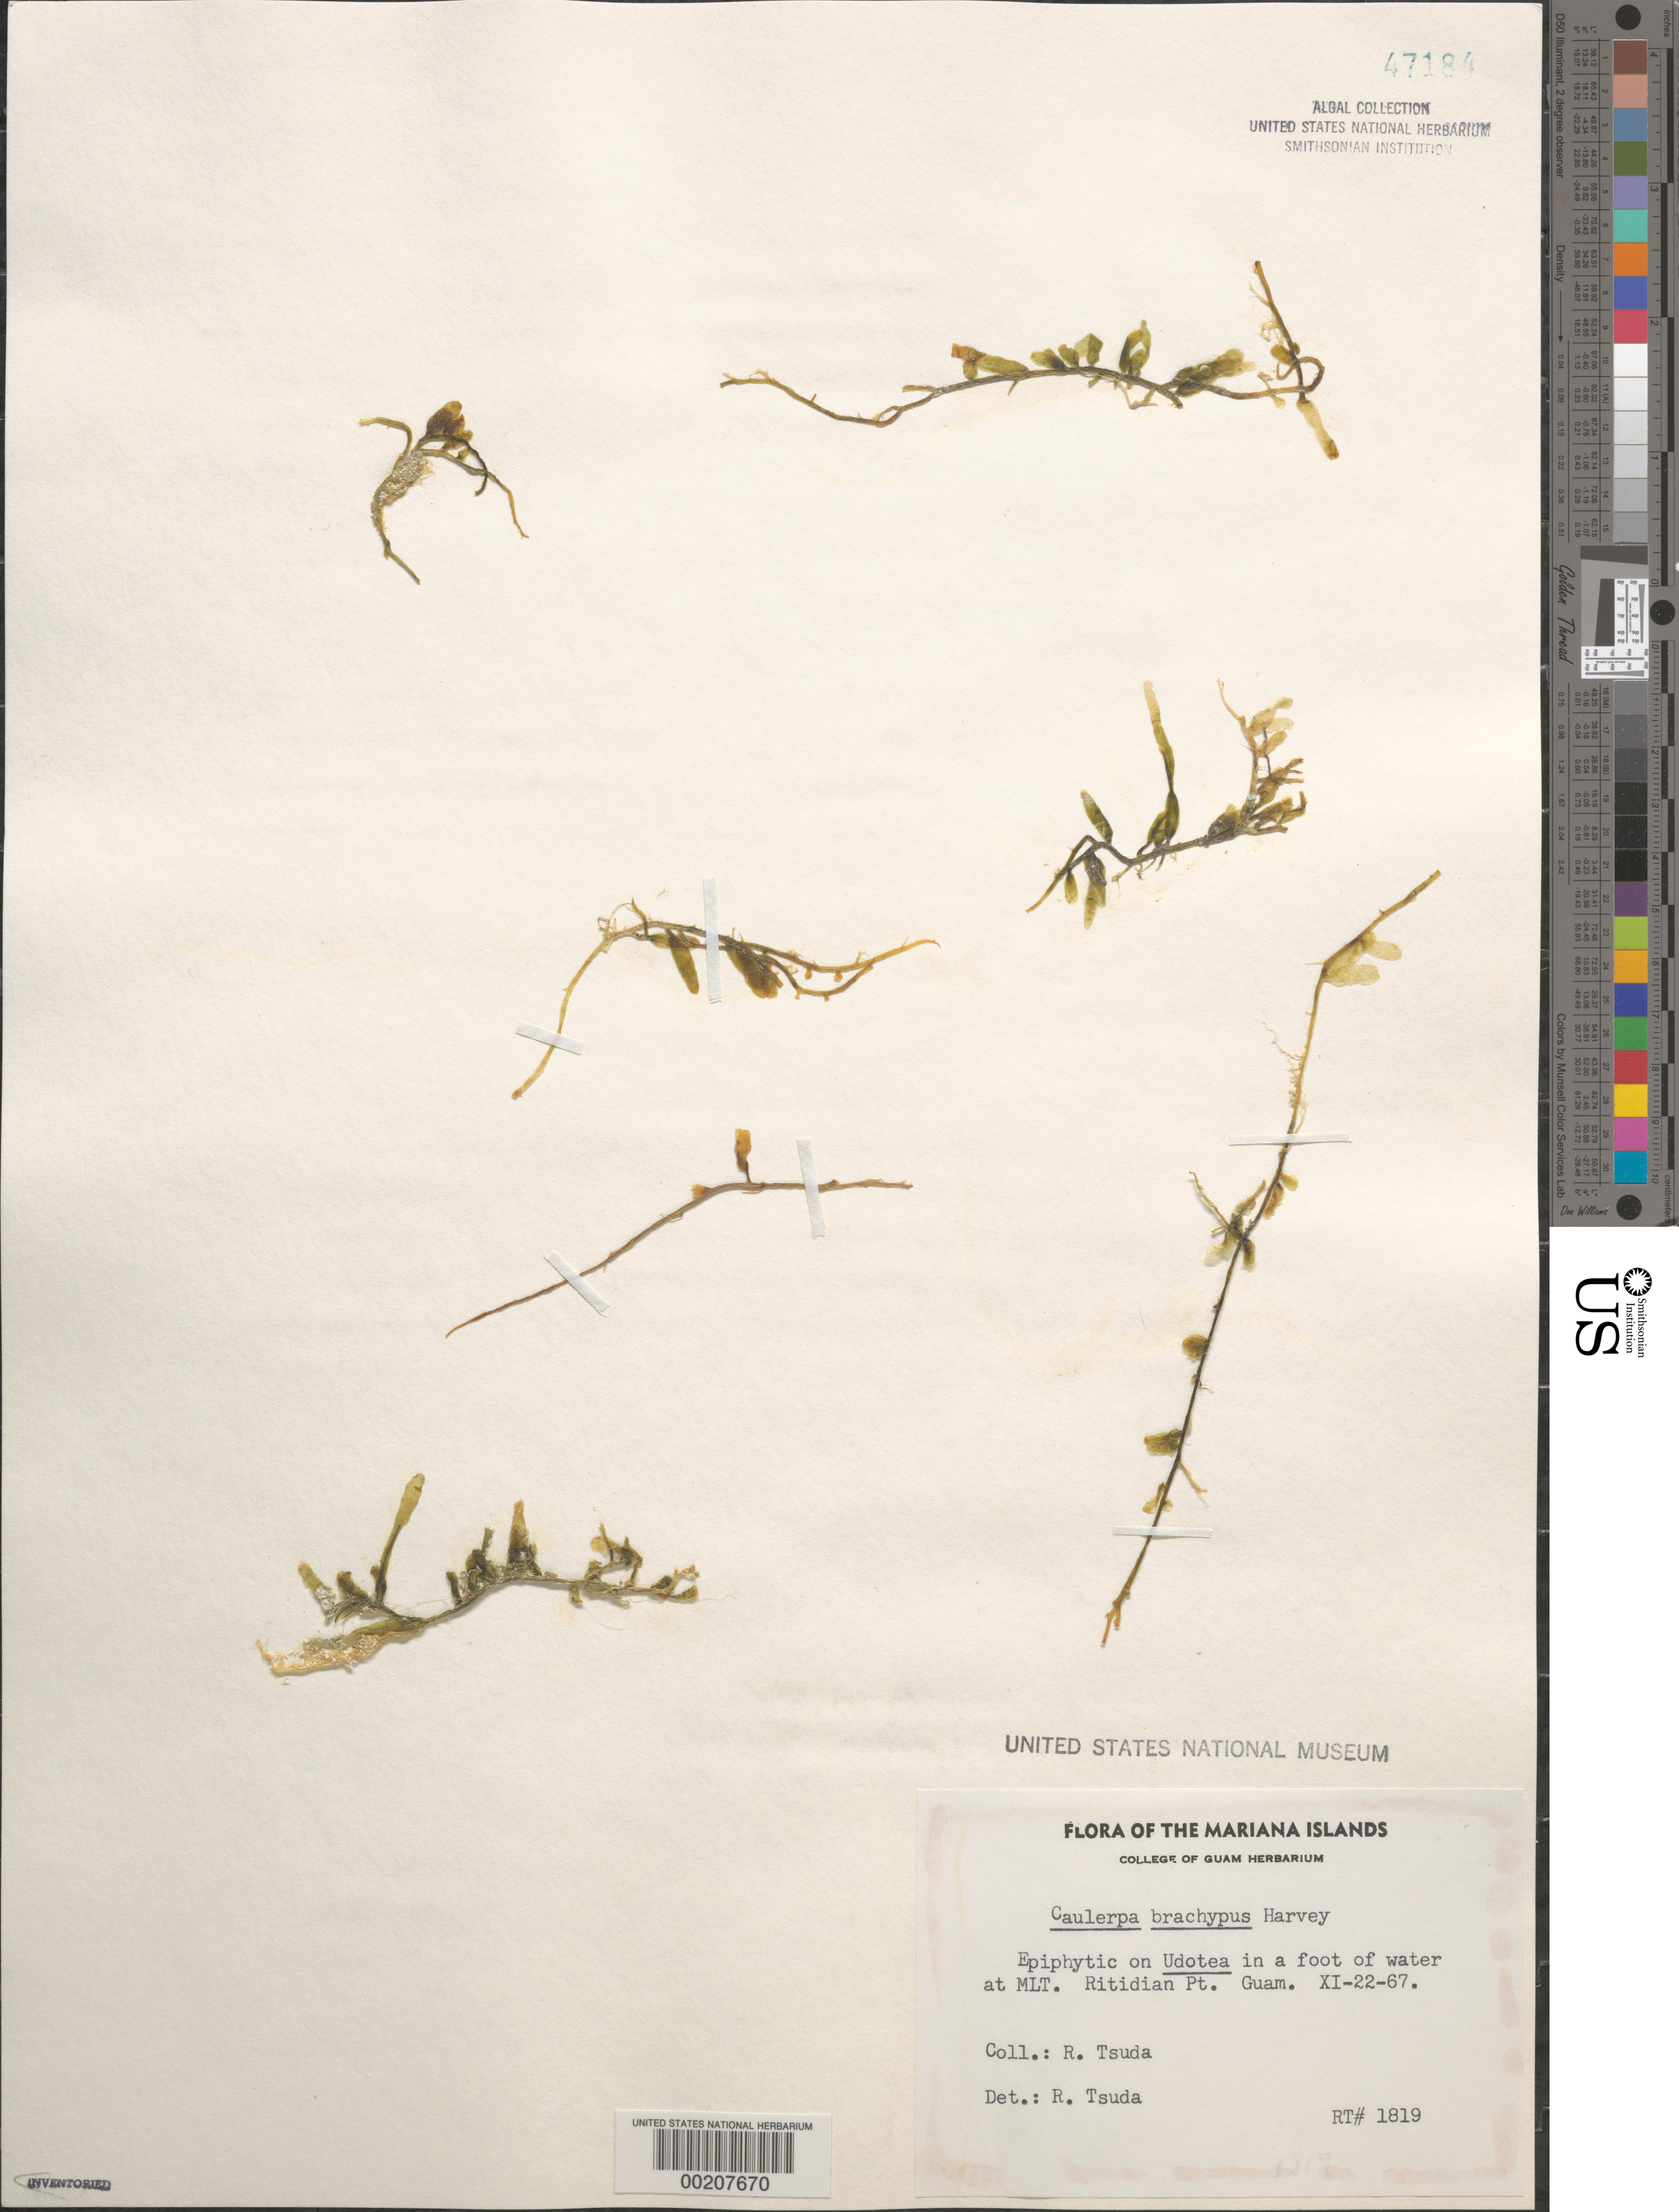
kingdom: Plantae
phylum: Chlorophyta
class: Ulvophyceae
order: Bryopsidales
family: Caulerpaceae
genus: Caulerpa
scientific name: Caulerpa brachypus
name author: Harv.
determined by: Tsuda, R. T.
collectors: R. Tsuda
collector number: RT 1819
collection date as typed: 22 Nov 1967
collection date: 1967-11-22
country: Guam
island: Guam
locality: Ritidian Point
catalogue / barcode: US 47184